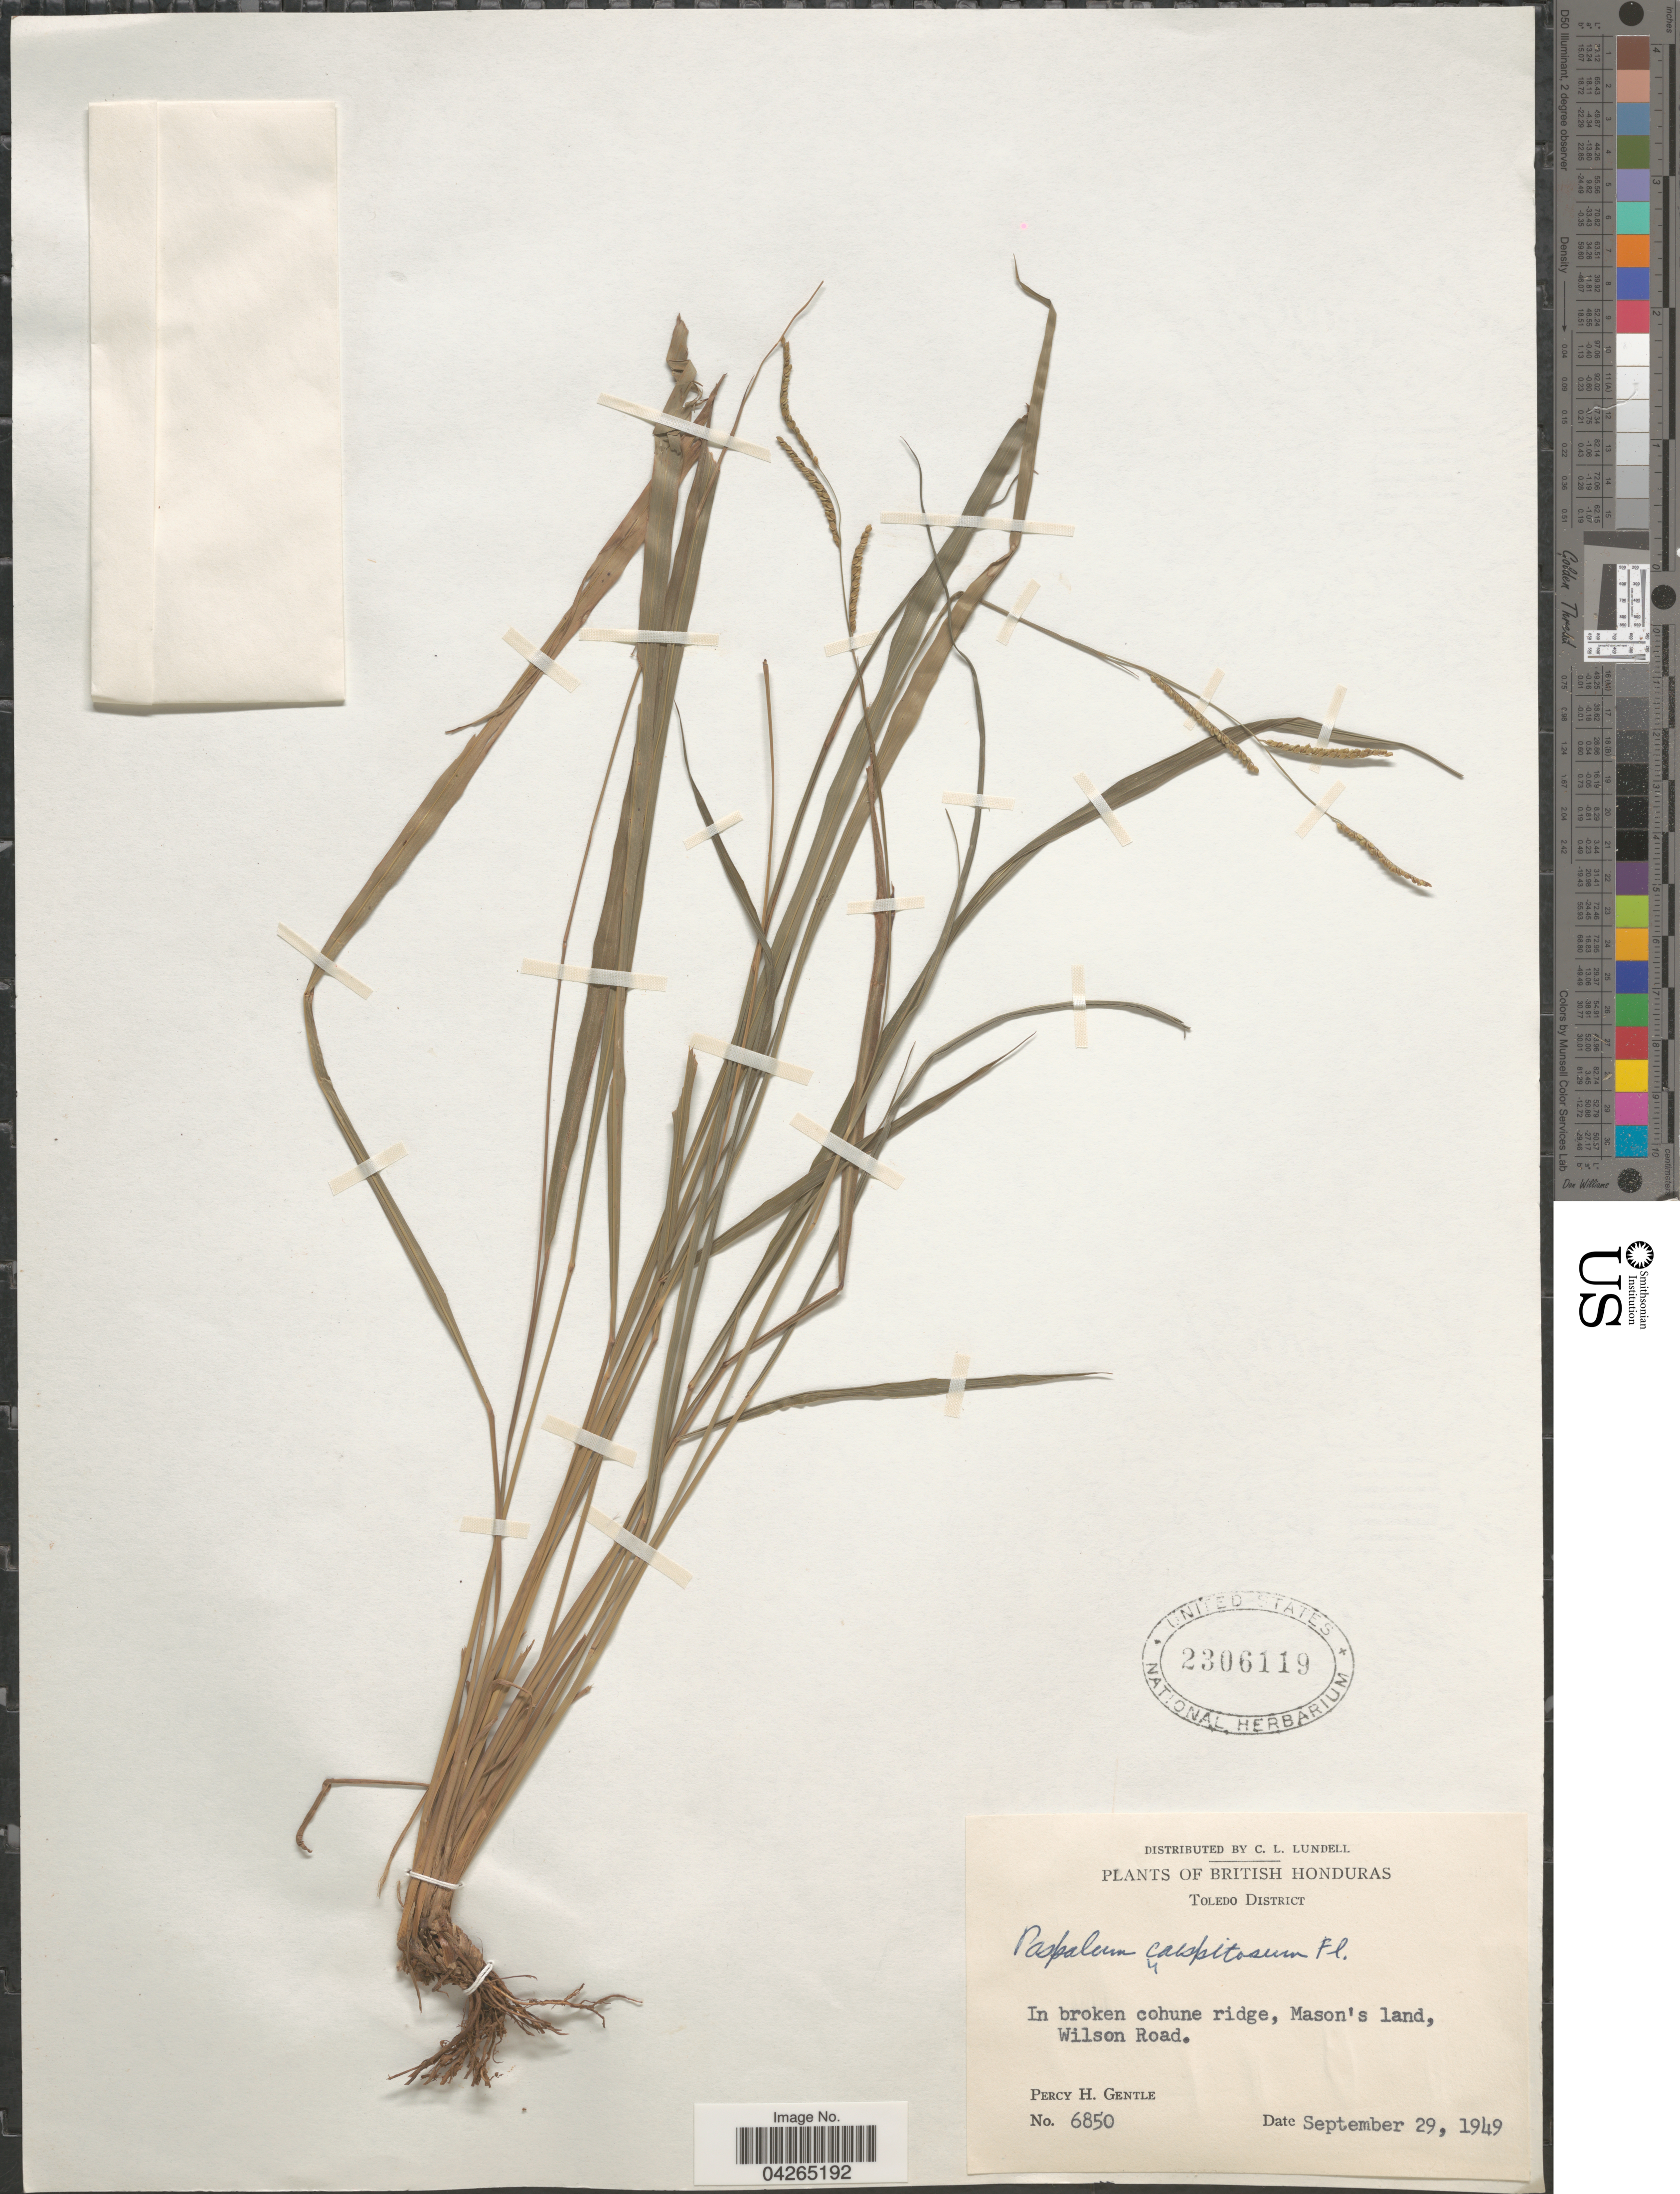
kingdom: Plantae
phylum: Tracheophyta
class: Liliopsida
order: Poales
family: Poaceae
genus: Paspalum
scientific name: Paspalum caespitosum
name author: Flüggé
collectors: P. H. Gentle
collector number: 6850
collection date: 1949-09-29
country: Belize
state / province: Toledo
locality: British Honduras. Toledo District. In broken cohune ridge, Mason's land, Wilson Road.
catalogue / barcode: US 2306119